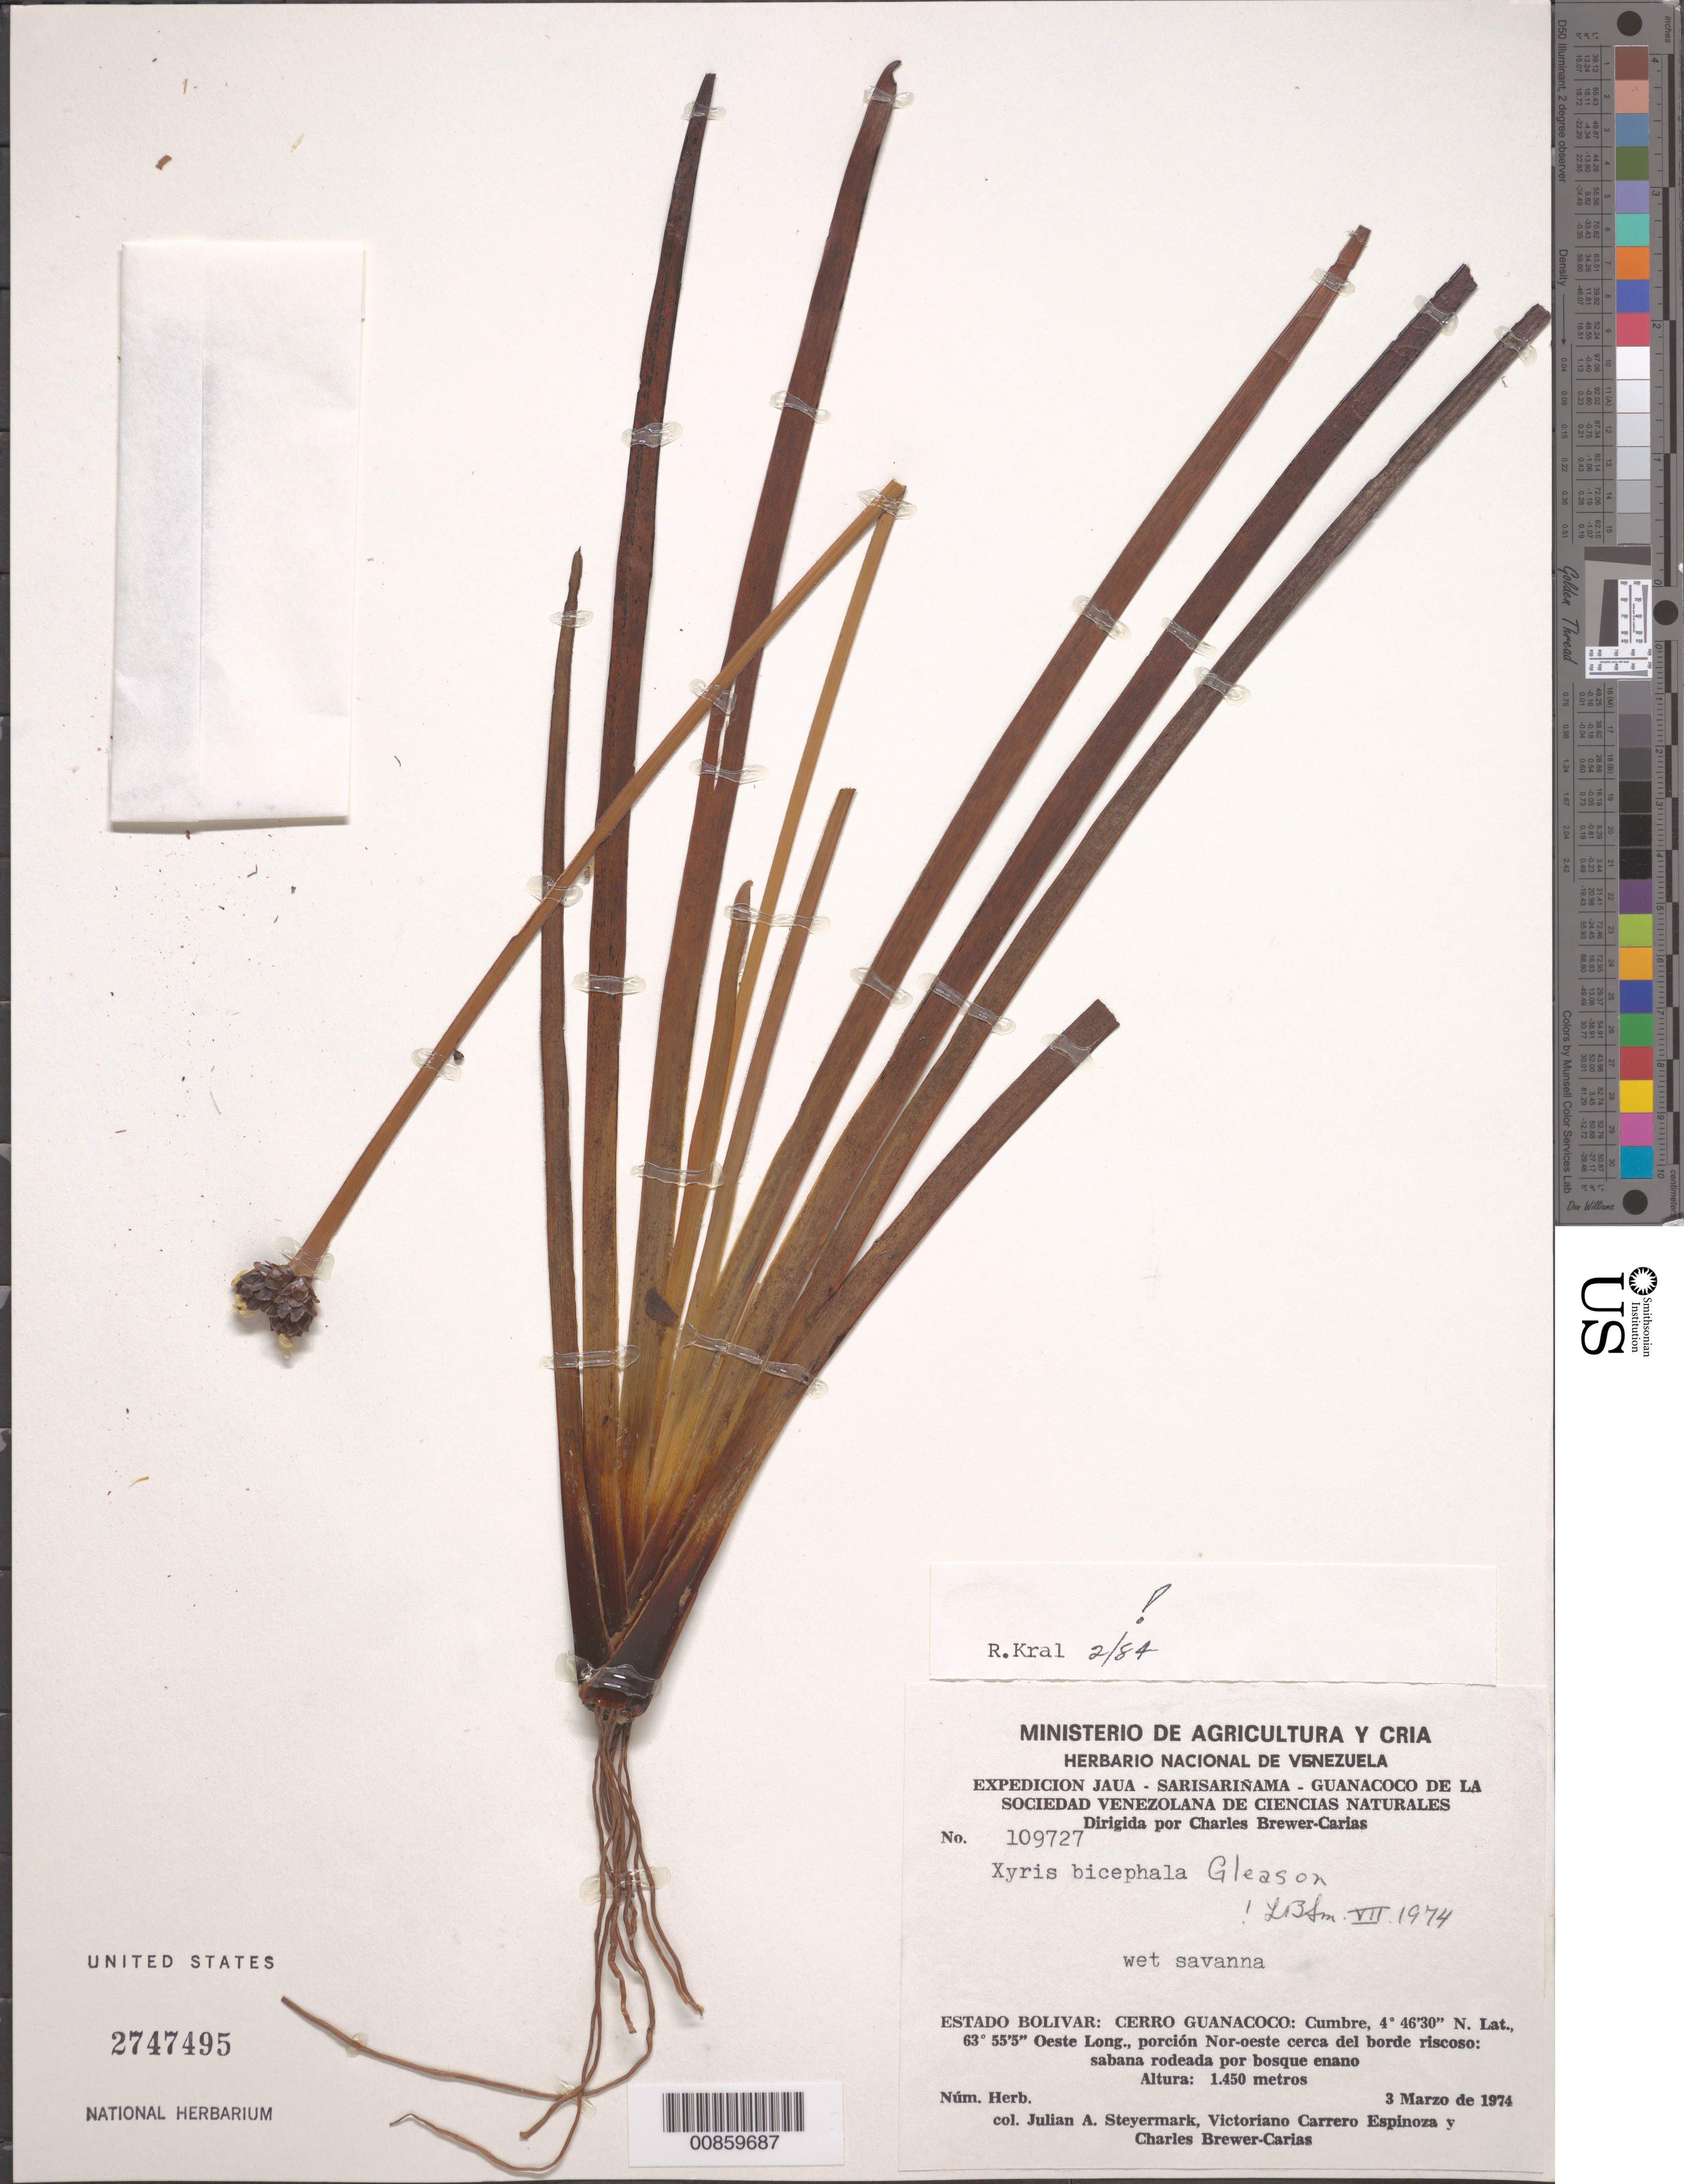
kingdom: Plantae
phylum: Tracheophyta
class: Liliopsida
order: Poales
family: Xyridaceae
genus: Xyris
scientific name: Xyris bicephala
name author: Gleason in Gleason & Killip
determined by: Smith, Lyman B., (US), NMNH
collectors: J. Steyermark, V. Carreño E. & C. Brewer-Carias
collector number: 109727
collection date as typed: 3-Mar-74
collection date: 1974-03-03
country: Venezuela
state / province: Bolívar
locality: Cerro Guanacoco, cumbre, porcion NE cerca del borde riscoso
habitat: Sabana rodeada por bosque enano; wet savanna.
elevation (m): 1450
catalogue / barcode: US 2747495